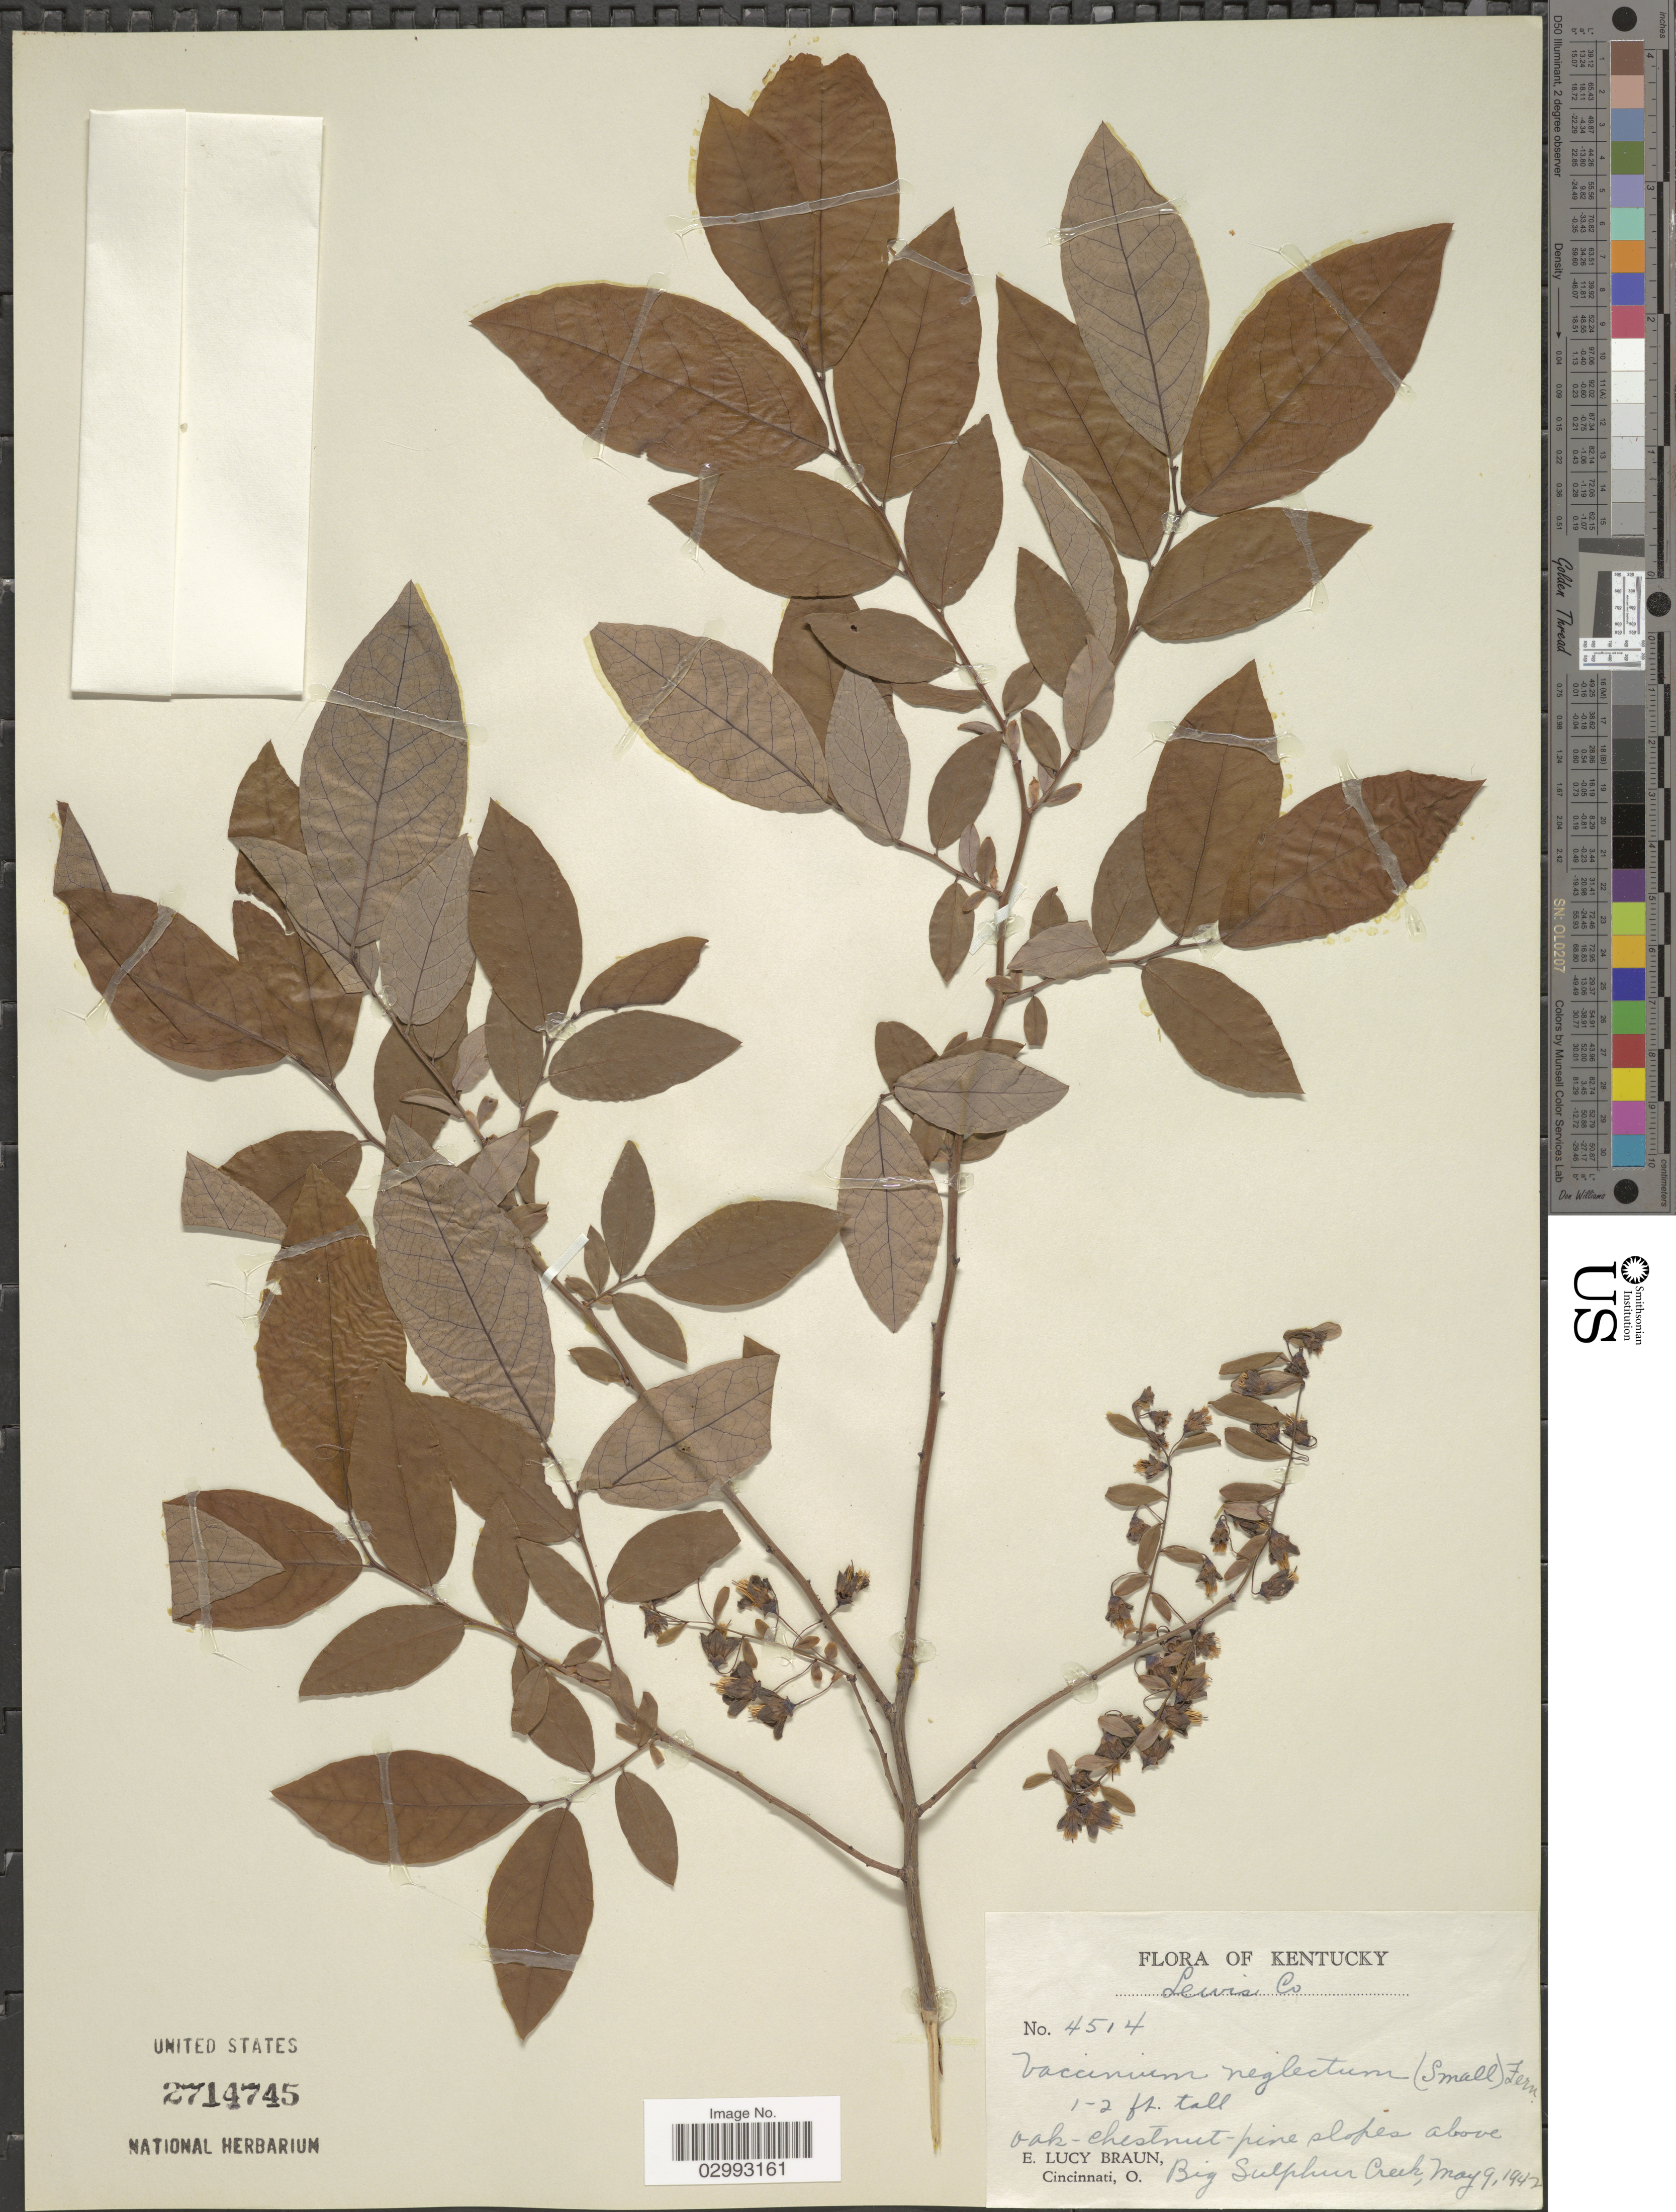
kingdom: Plantae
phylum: Tracheophyta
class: Magnoliopsida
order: Ericales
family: Ericaceae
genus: Polycodium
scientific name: Polycodium neglectum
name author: Small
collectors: E. L. Braun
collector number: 4514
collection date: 1942-05-09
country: United States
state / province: Kentucky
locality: Lewis Co. Above Big Sulphur Creek.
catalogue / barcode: US 2714745